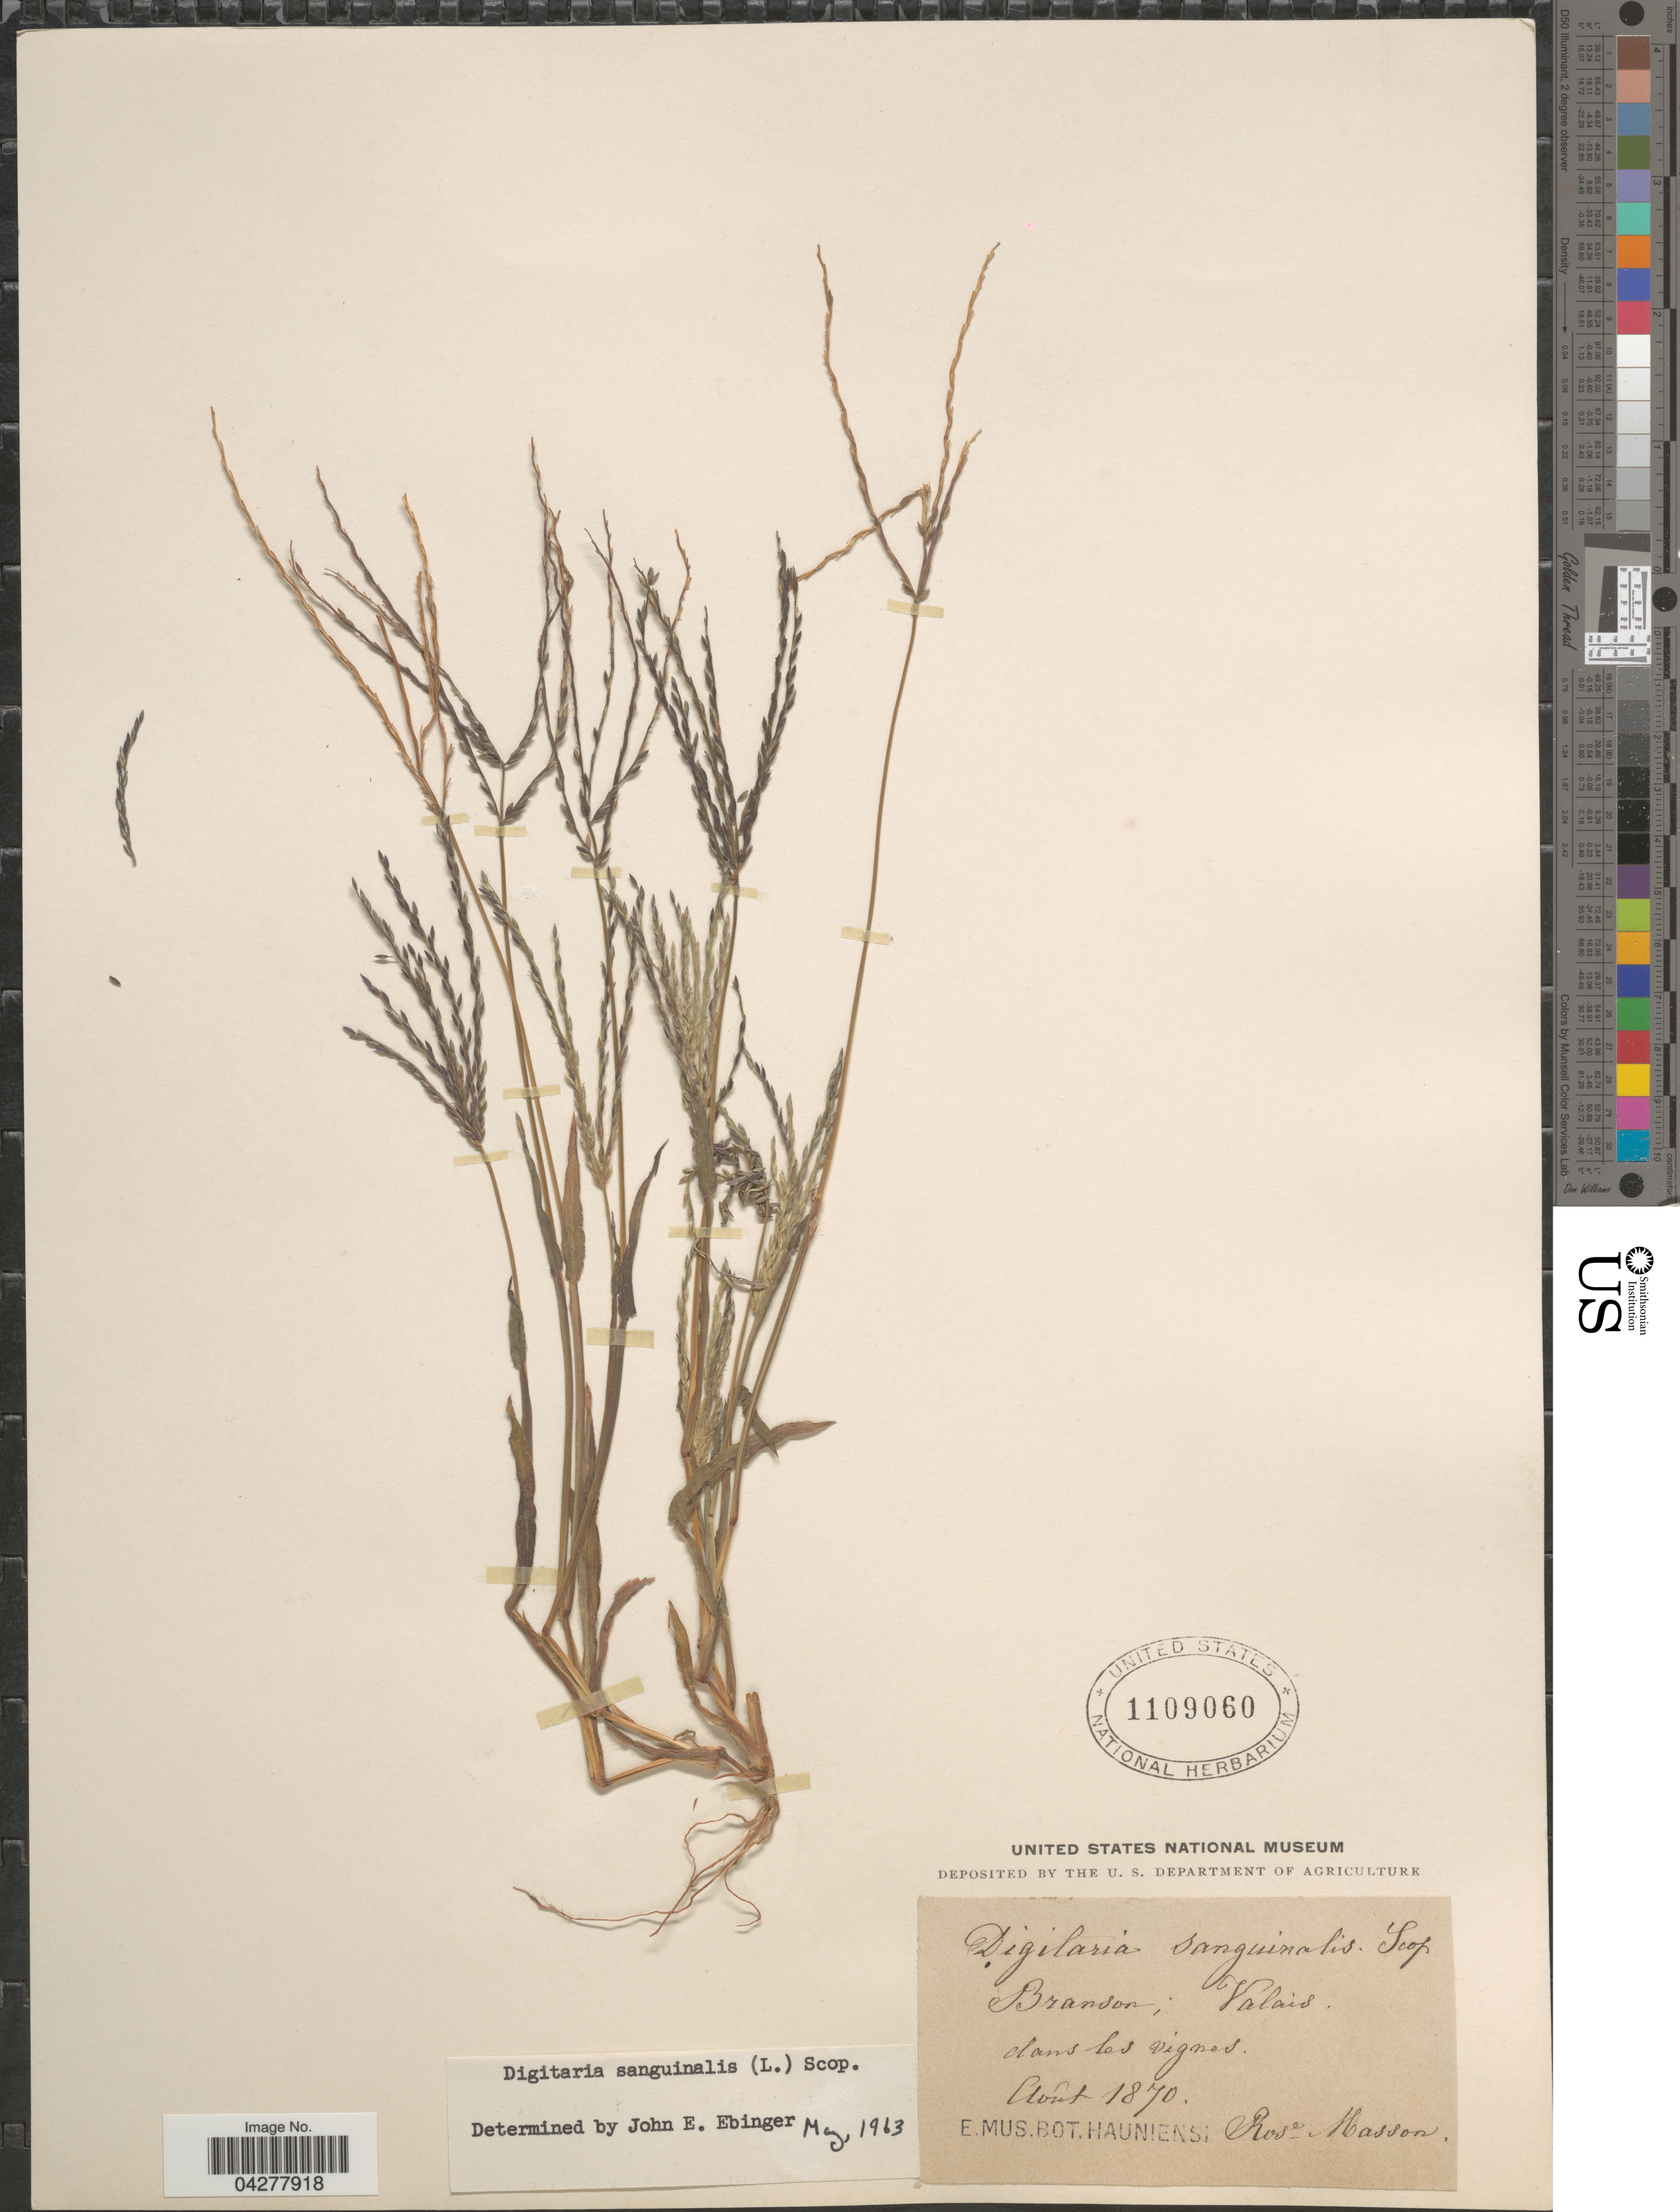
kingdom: Plantae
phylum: Tracheophyta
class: Liliopsida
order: Poales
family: Poaceae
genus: Digitaria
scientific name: Digitaria sanguinalis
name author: (L.) Scop.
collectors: R. Masson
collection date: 1870-08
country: Switzerland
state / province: Valais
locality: Branson; dans les vignes.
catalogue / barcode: US 1109060